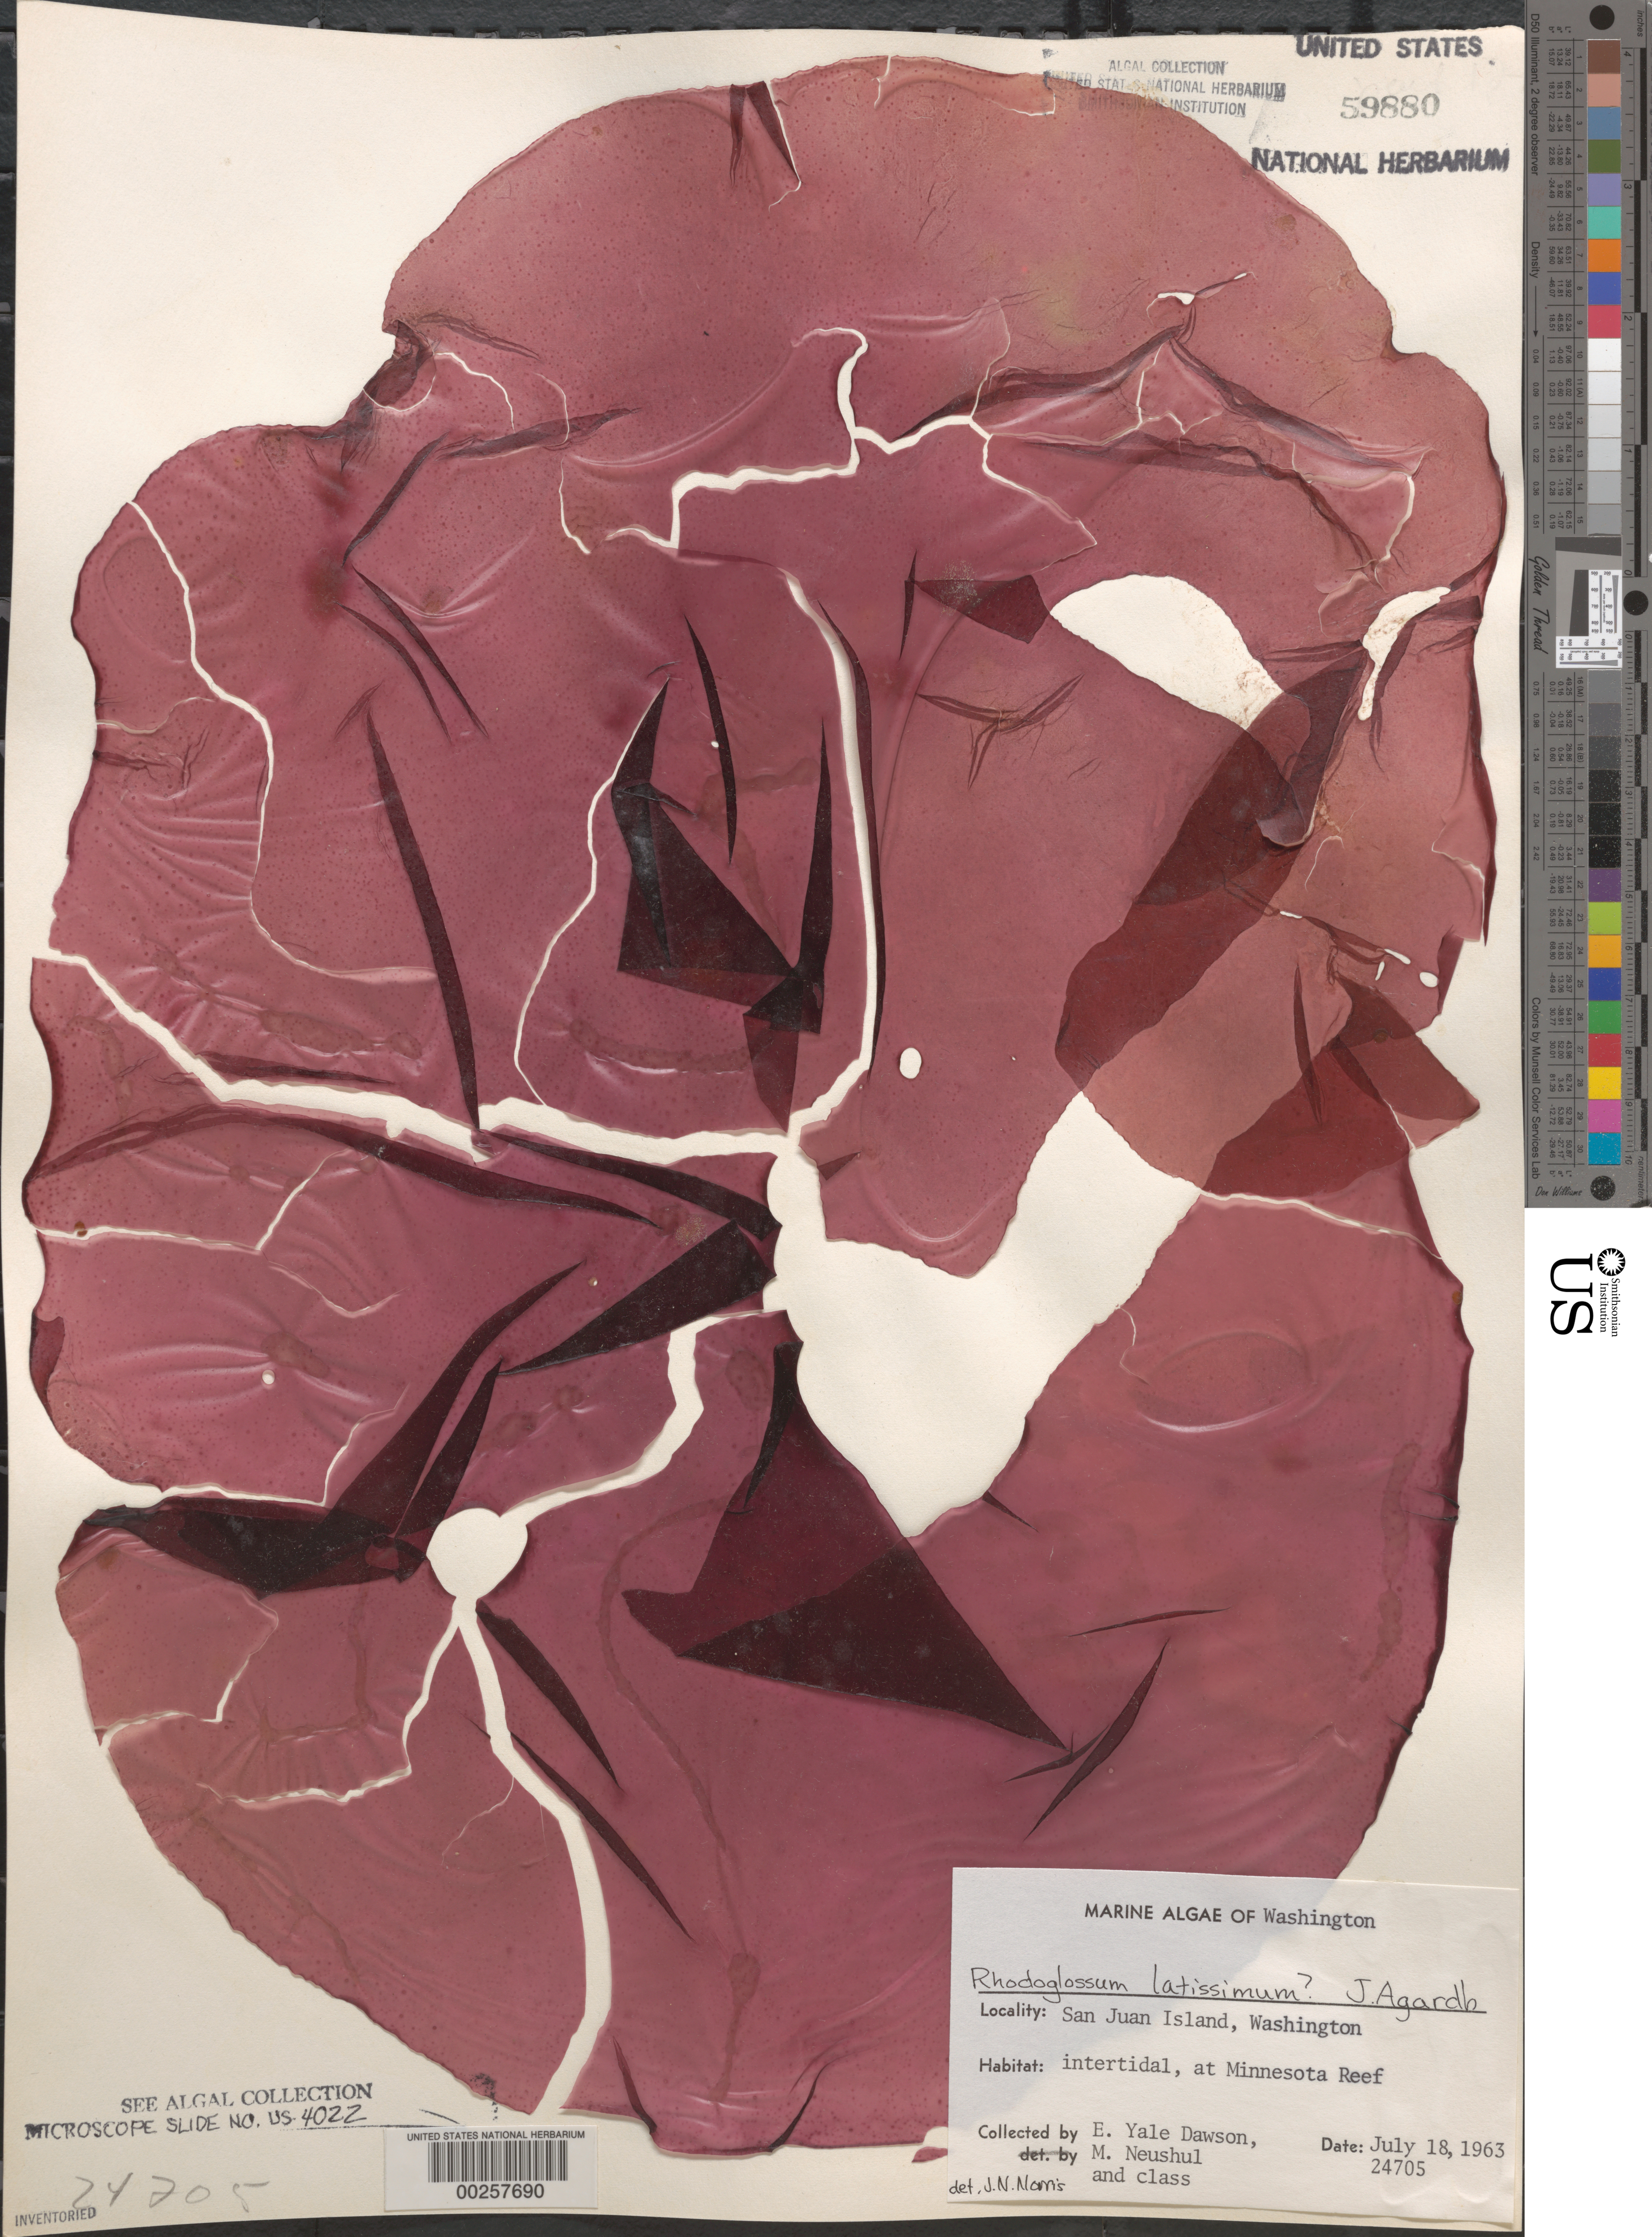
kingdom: Plantae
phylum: Rhodophyta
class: Florideophyceae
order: Gigartinales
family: Gigartinaceae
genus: Iridaea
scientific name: Iridaea latissima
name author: (Hooker f. & Harv.) Grunow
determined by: Algae name updating Project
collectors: E. Y. Dawson, M. Neushul & Algae Class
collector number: EYD 24705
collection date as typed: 18 Jul 1963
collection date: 1963-07-18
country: United States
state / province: Washington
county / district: San Juan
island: San Juan Island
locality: Minnesota Reef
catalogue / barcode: US 59880